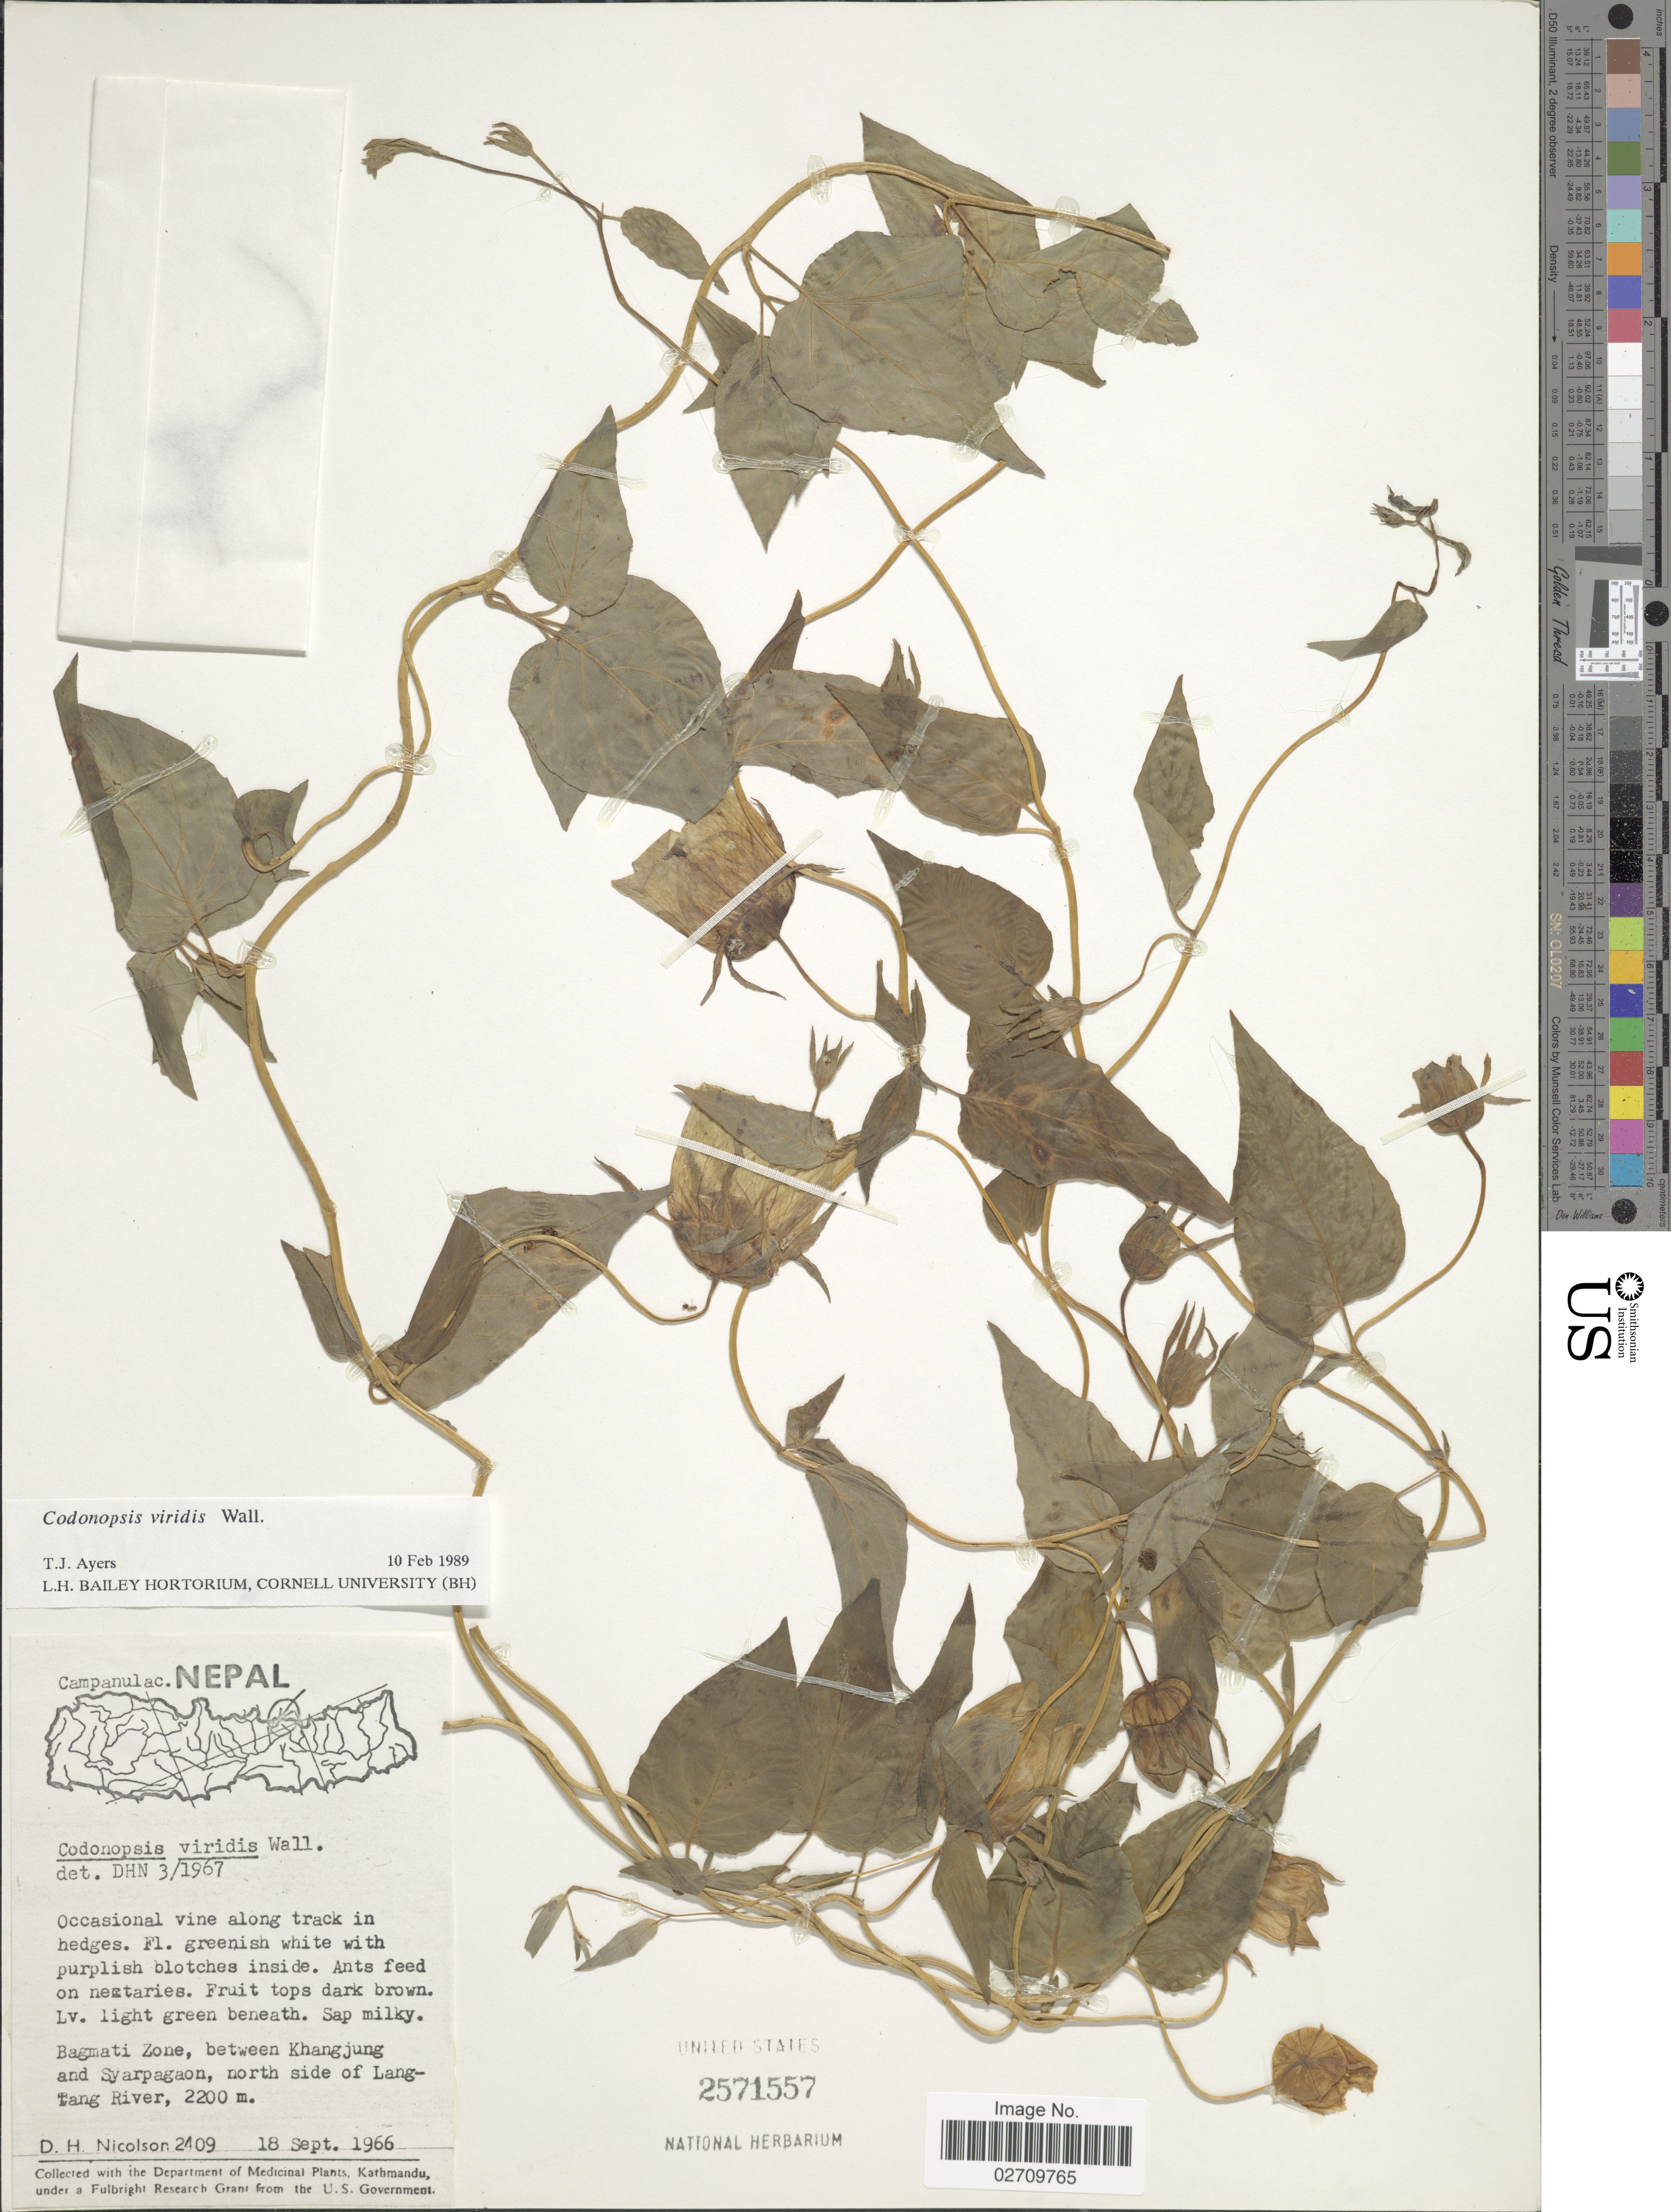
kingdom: Plantae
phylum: Tracheophyta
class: Magnoliopsida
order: Asterales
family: Campanulaceae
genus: Codonopsis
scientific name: Codonopsis viridis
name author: Wall.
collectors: D. H. Nicolson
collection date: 1966-09-18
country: Nepal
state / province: Bagmati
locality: Bagmati Zone, between Khangjung and Syarpagaon, north side of Langtang River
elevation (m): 2200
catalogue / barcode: US 2571557